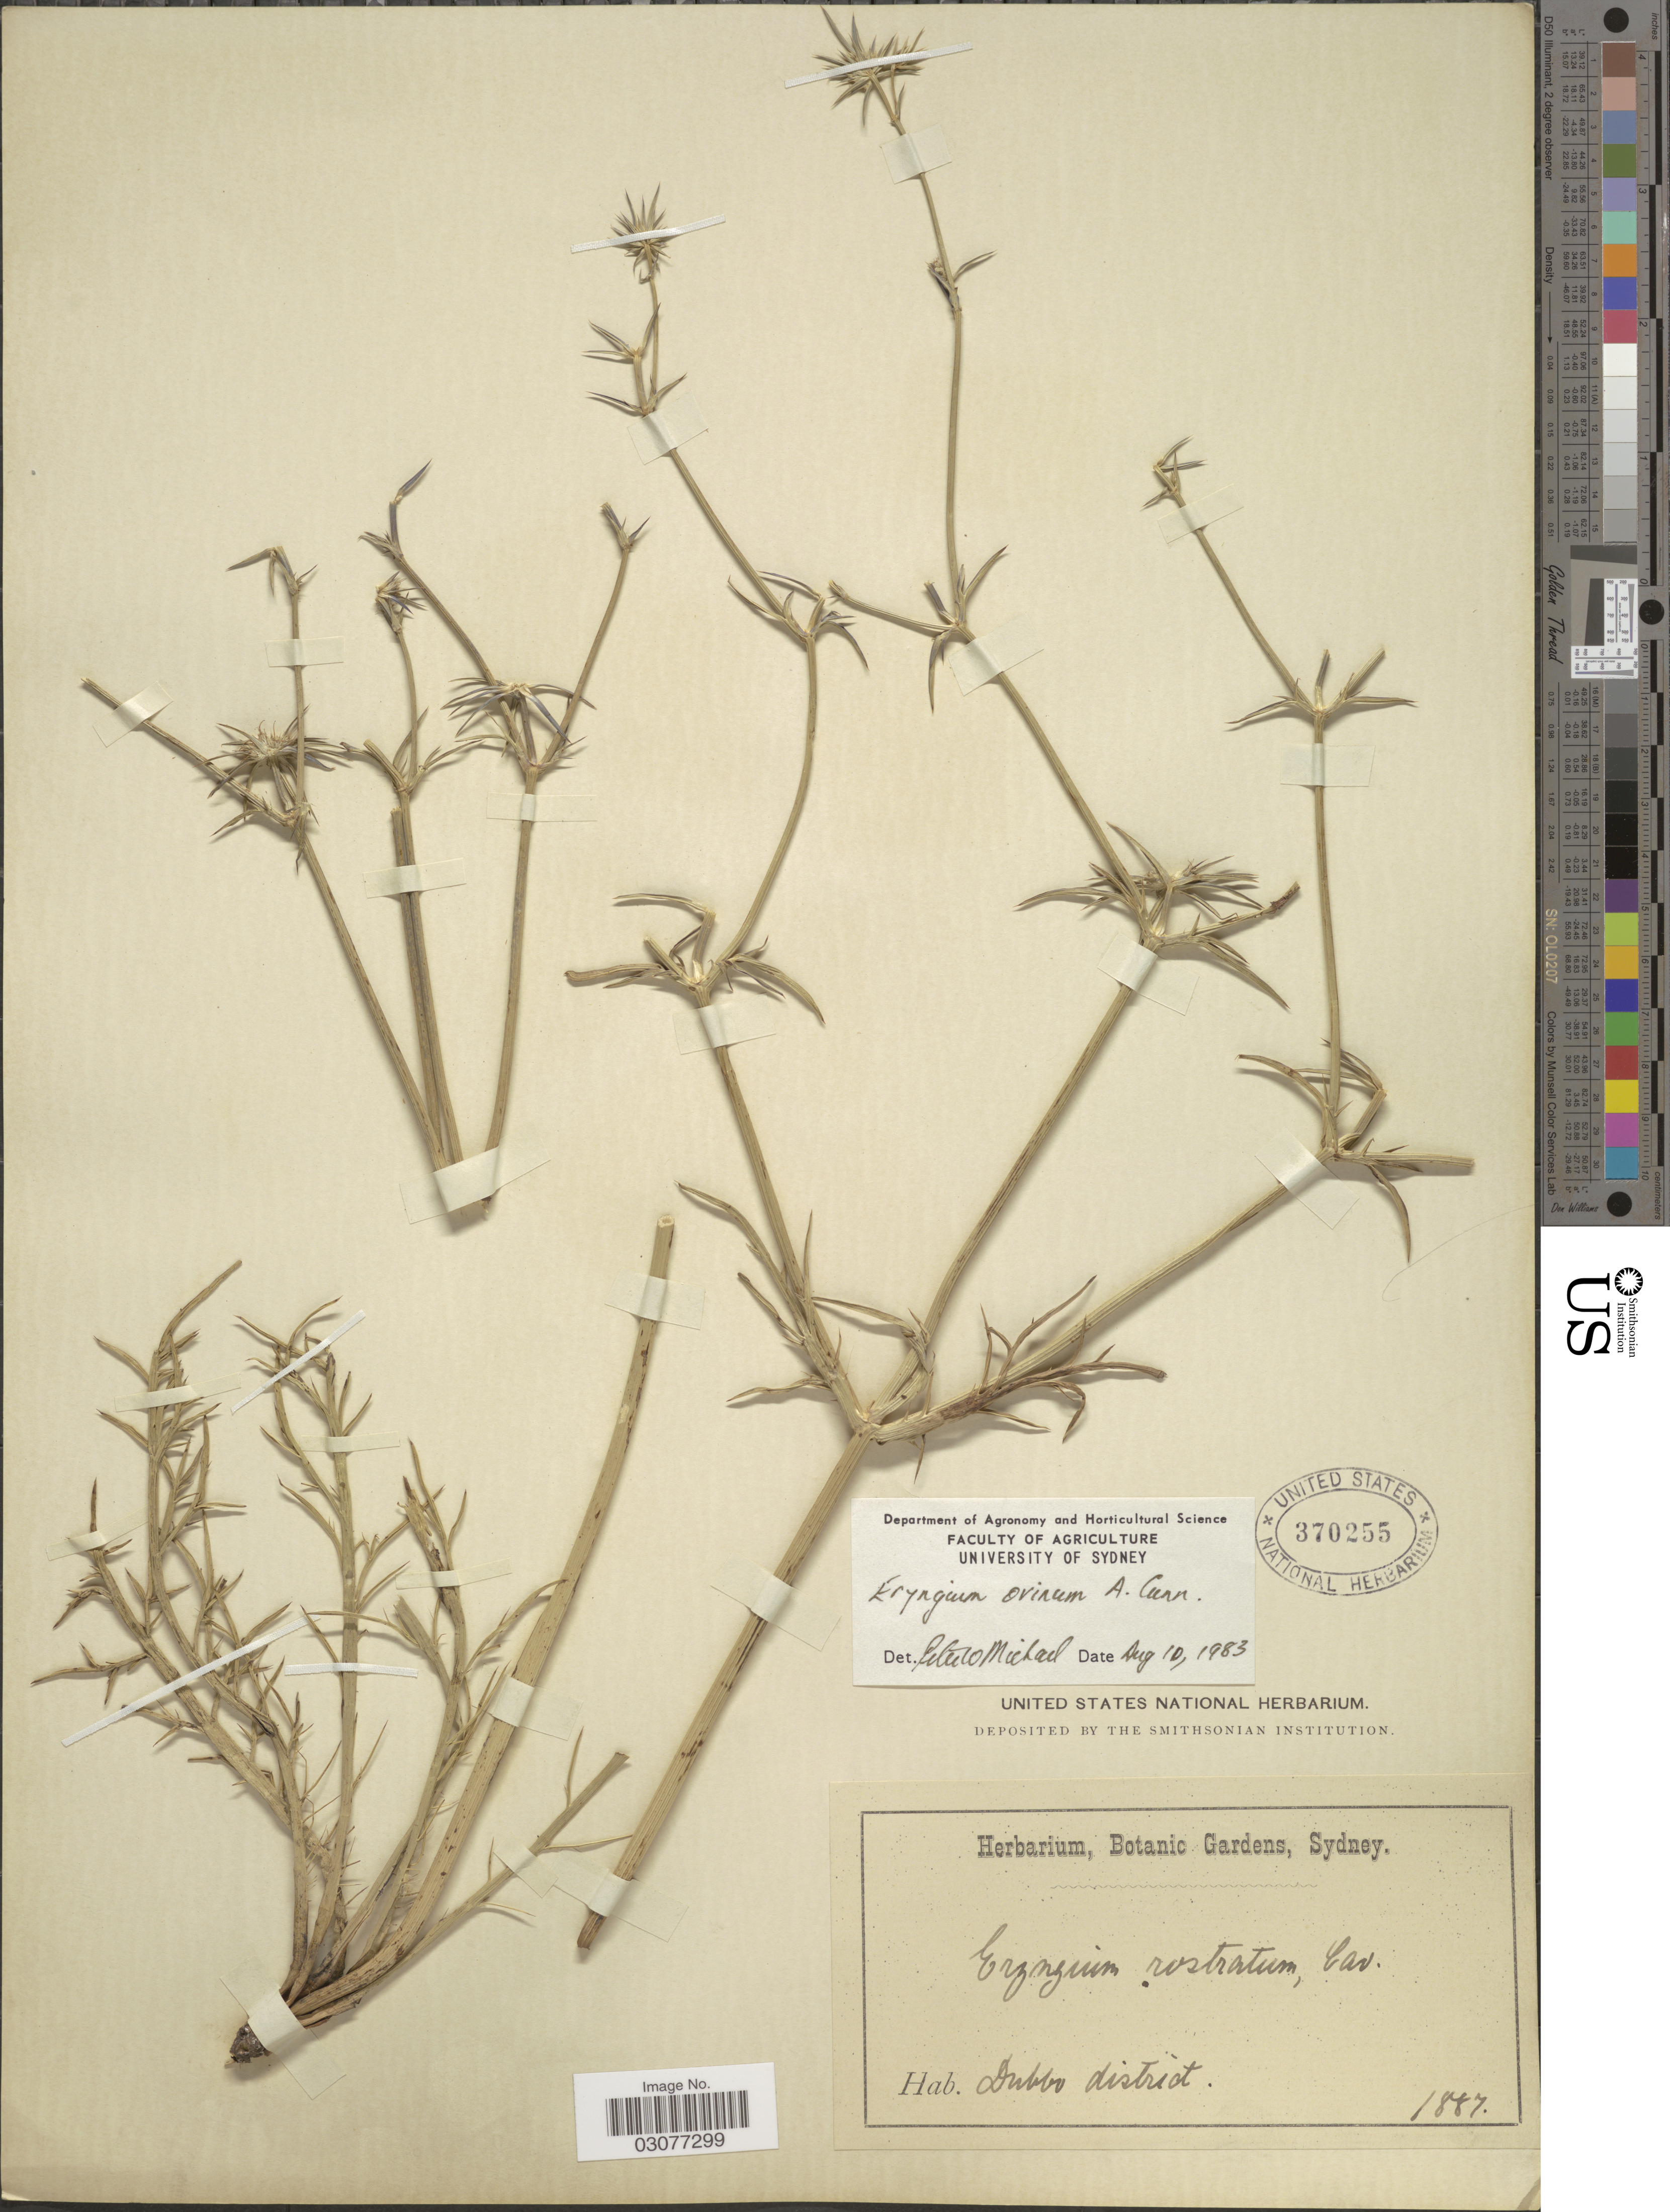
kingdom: Plantae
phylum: Tracheophyta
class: Magnoliopsida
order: Apiales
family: Apiaceae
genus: Eryngium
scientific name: Eryngium ovinum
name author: A. Cunn.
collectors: ex herb. Botanic Gardens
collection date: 1887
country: Australia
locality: Dubbo district.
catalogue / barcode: US 370255